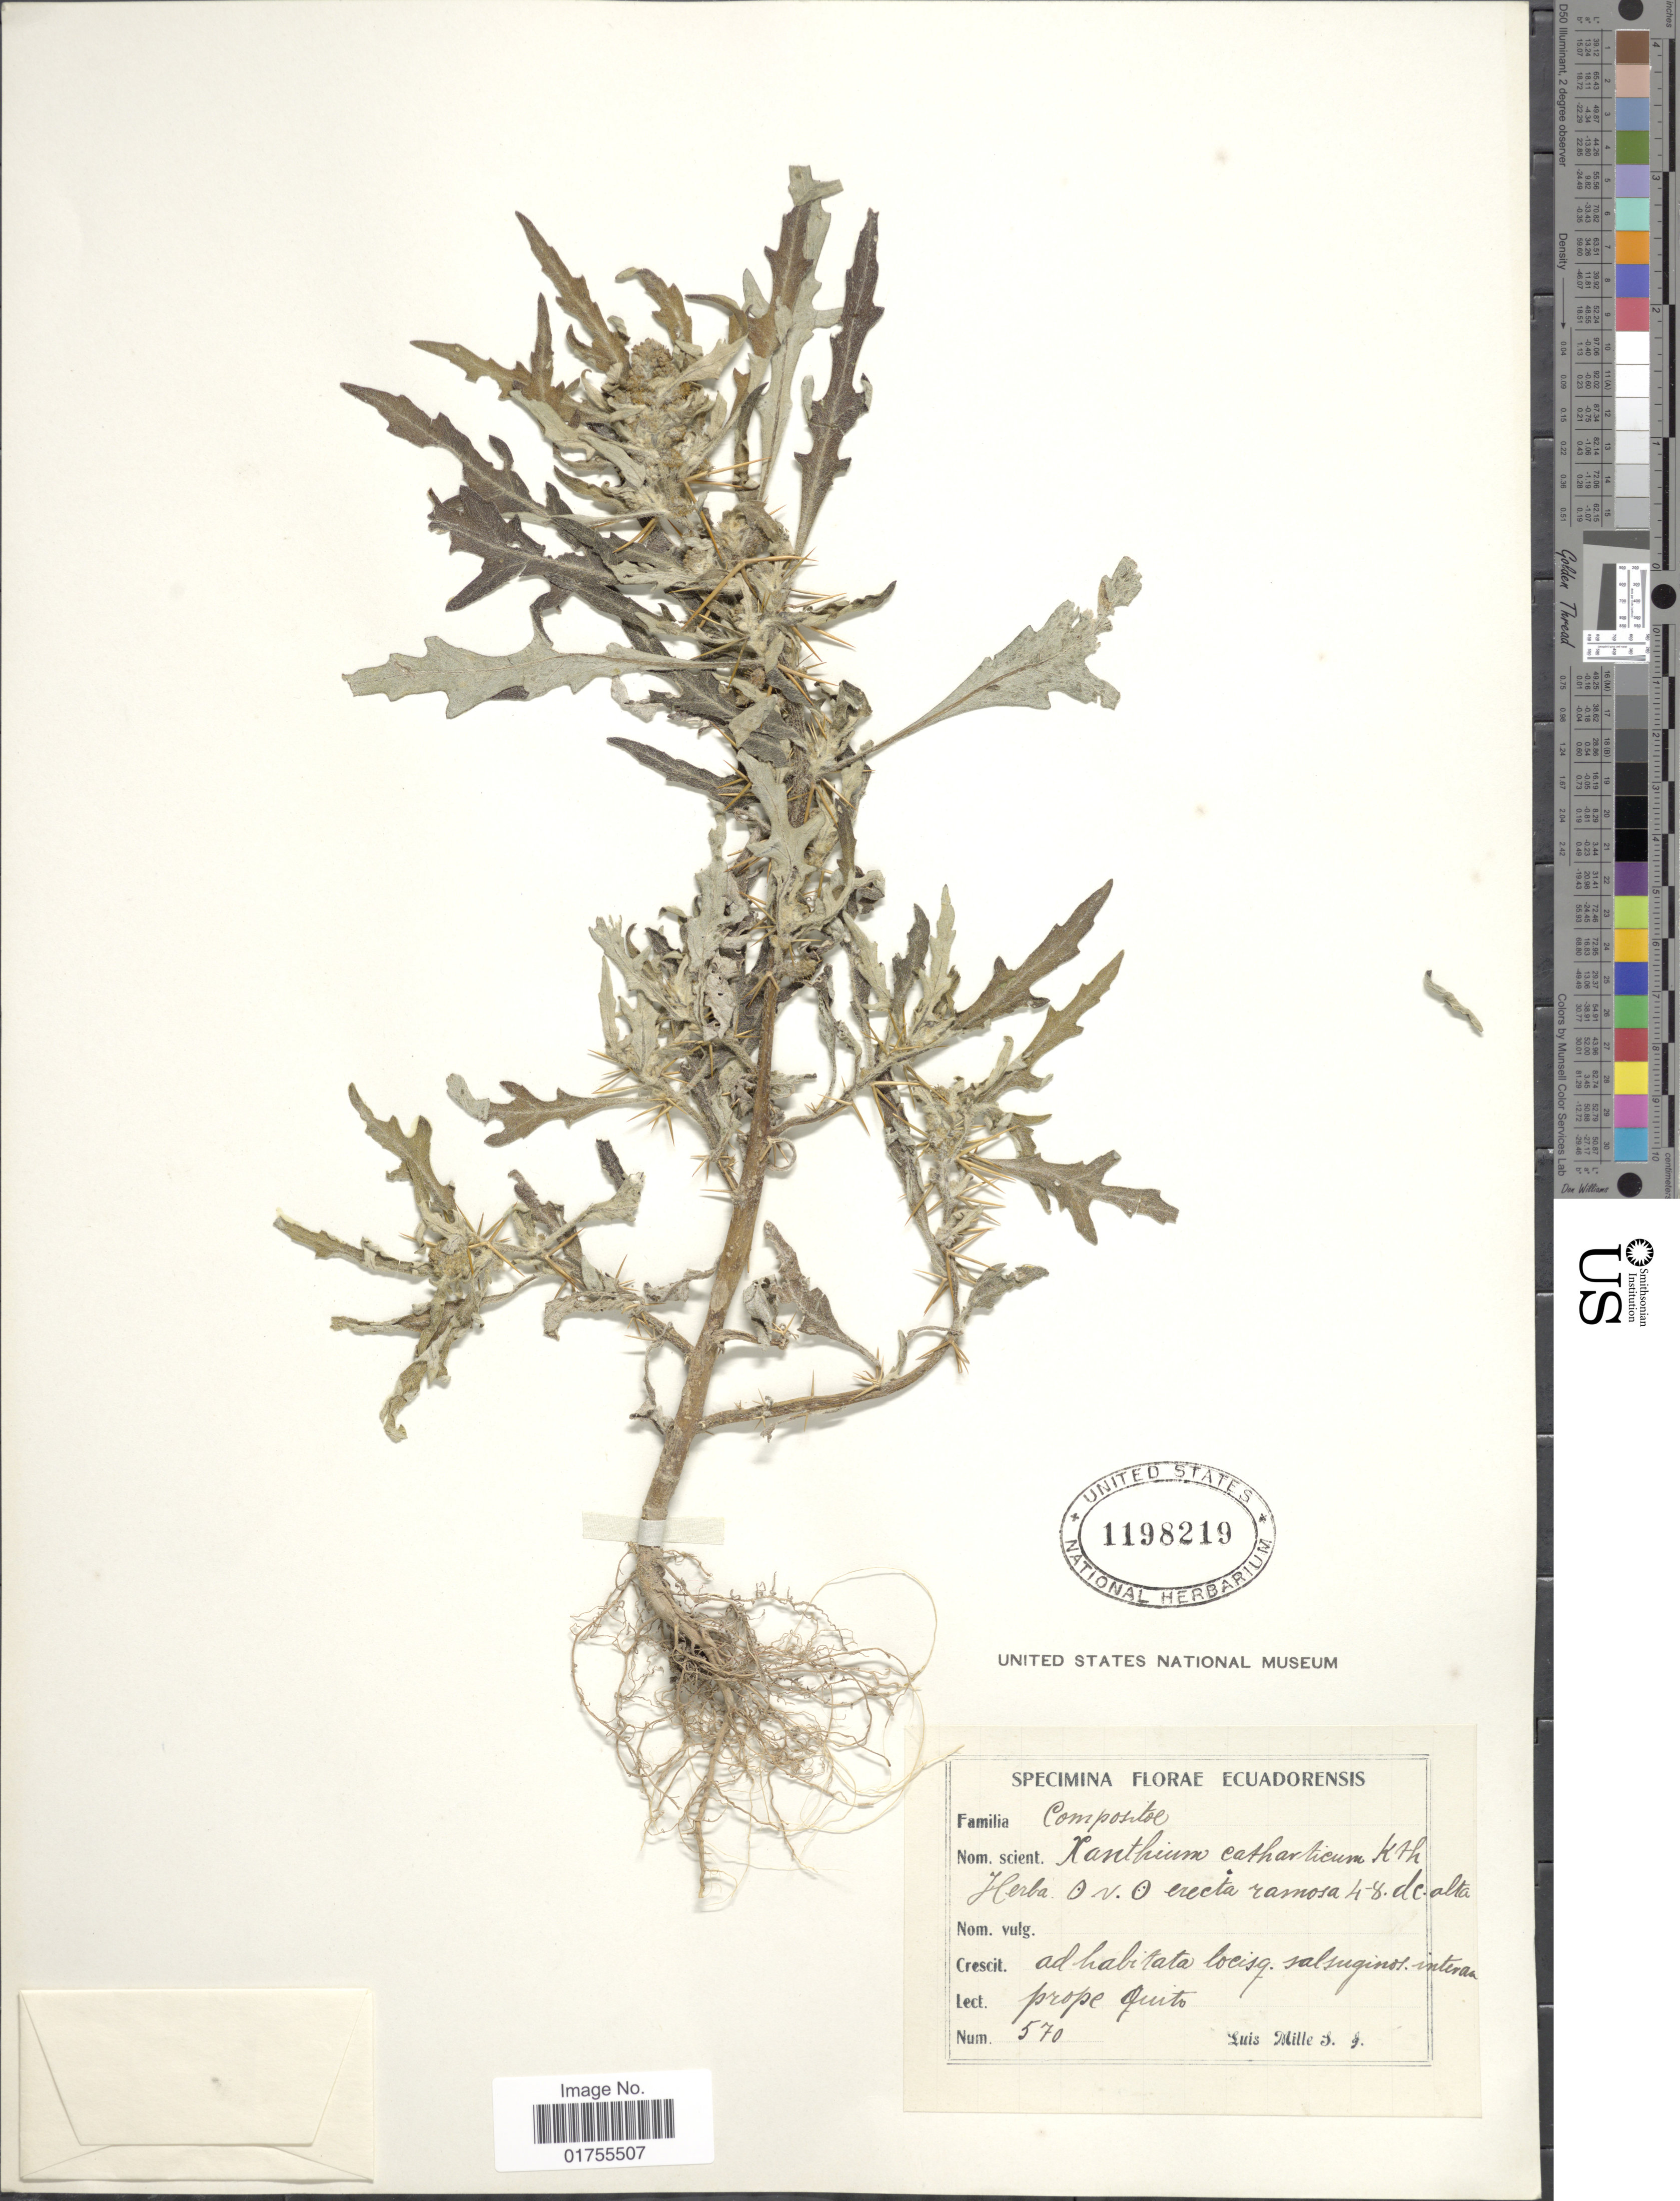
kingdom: Plantae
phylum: Tracheophyta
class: Magnoliopsida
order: Asterales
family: Asteraceae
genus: Xanthium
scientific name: Xanthium catharticum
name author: Kunth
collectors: L. Mille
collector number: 570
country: Ecuador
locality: Ad habitata loeisg salsuginos, internam Prope Quito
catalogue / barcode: US 1198219